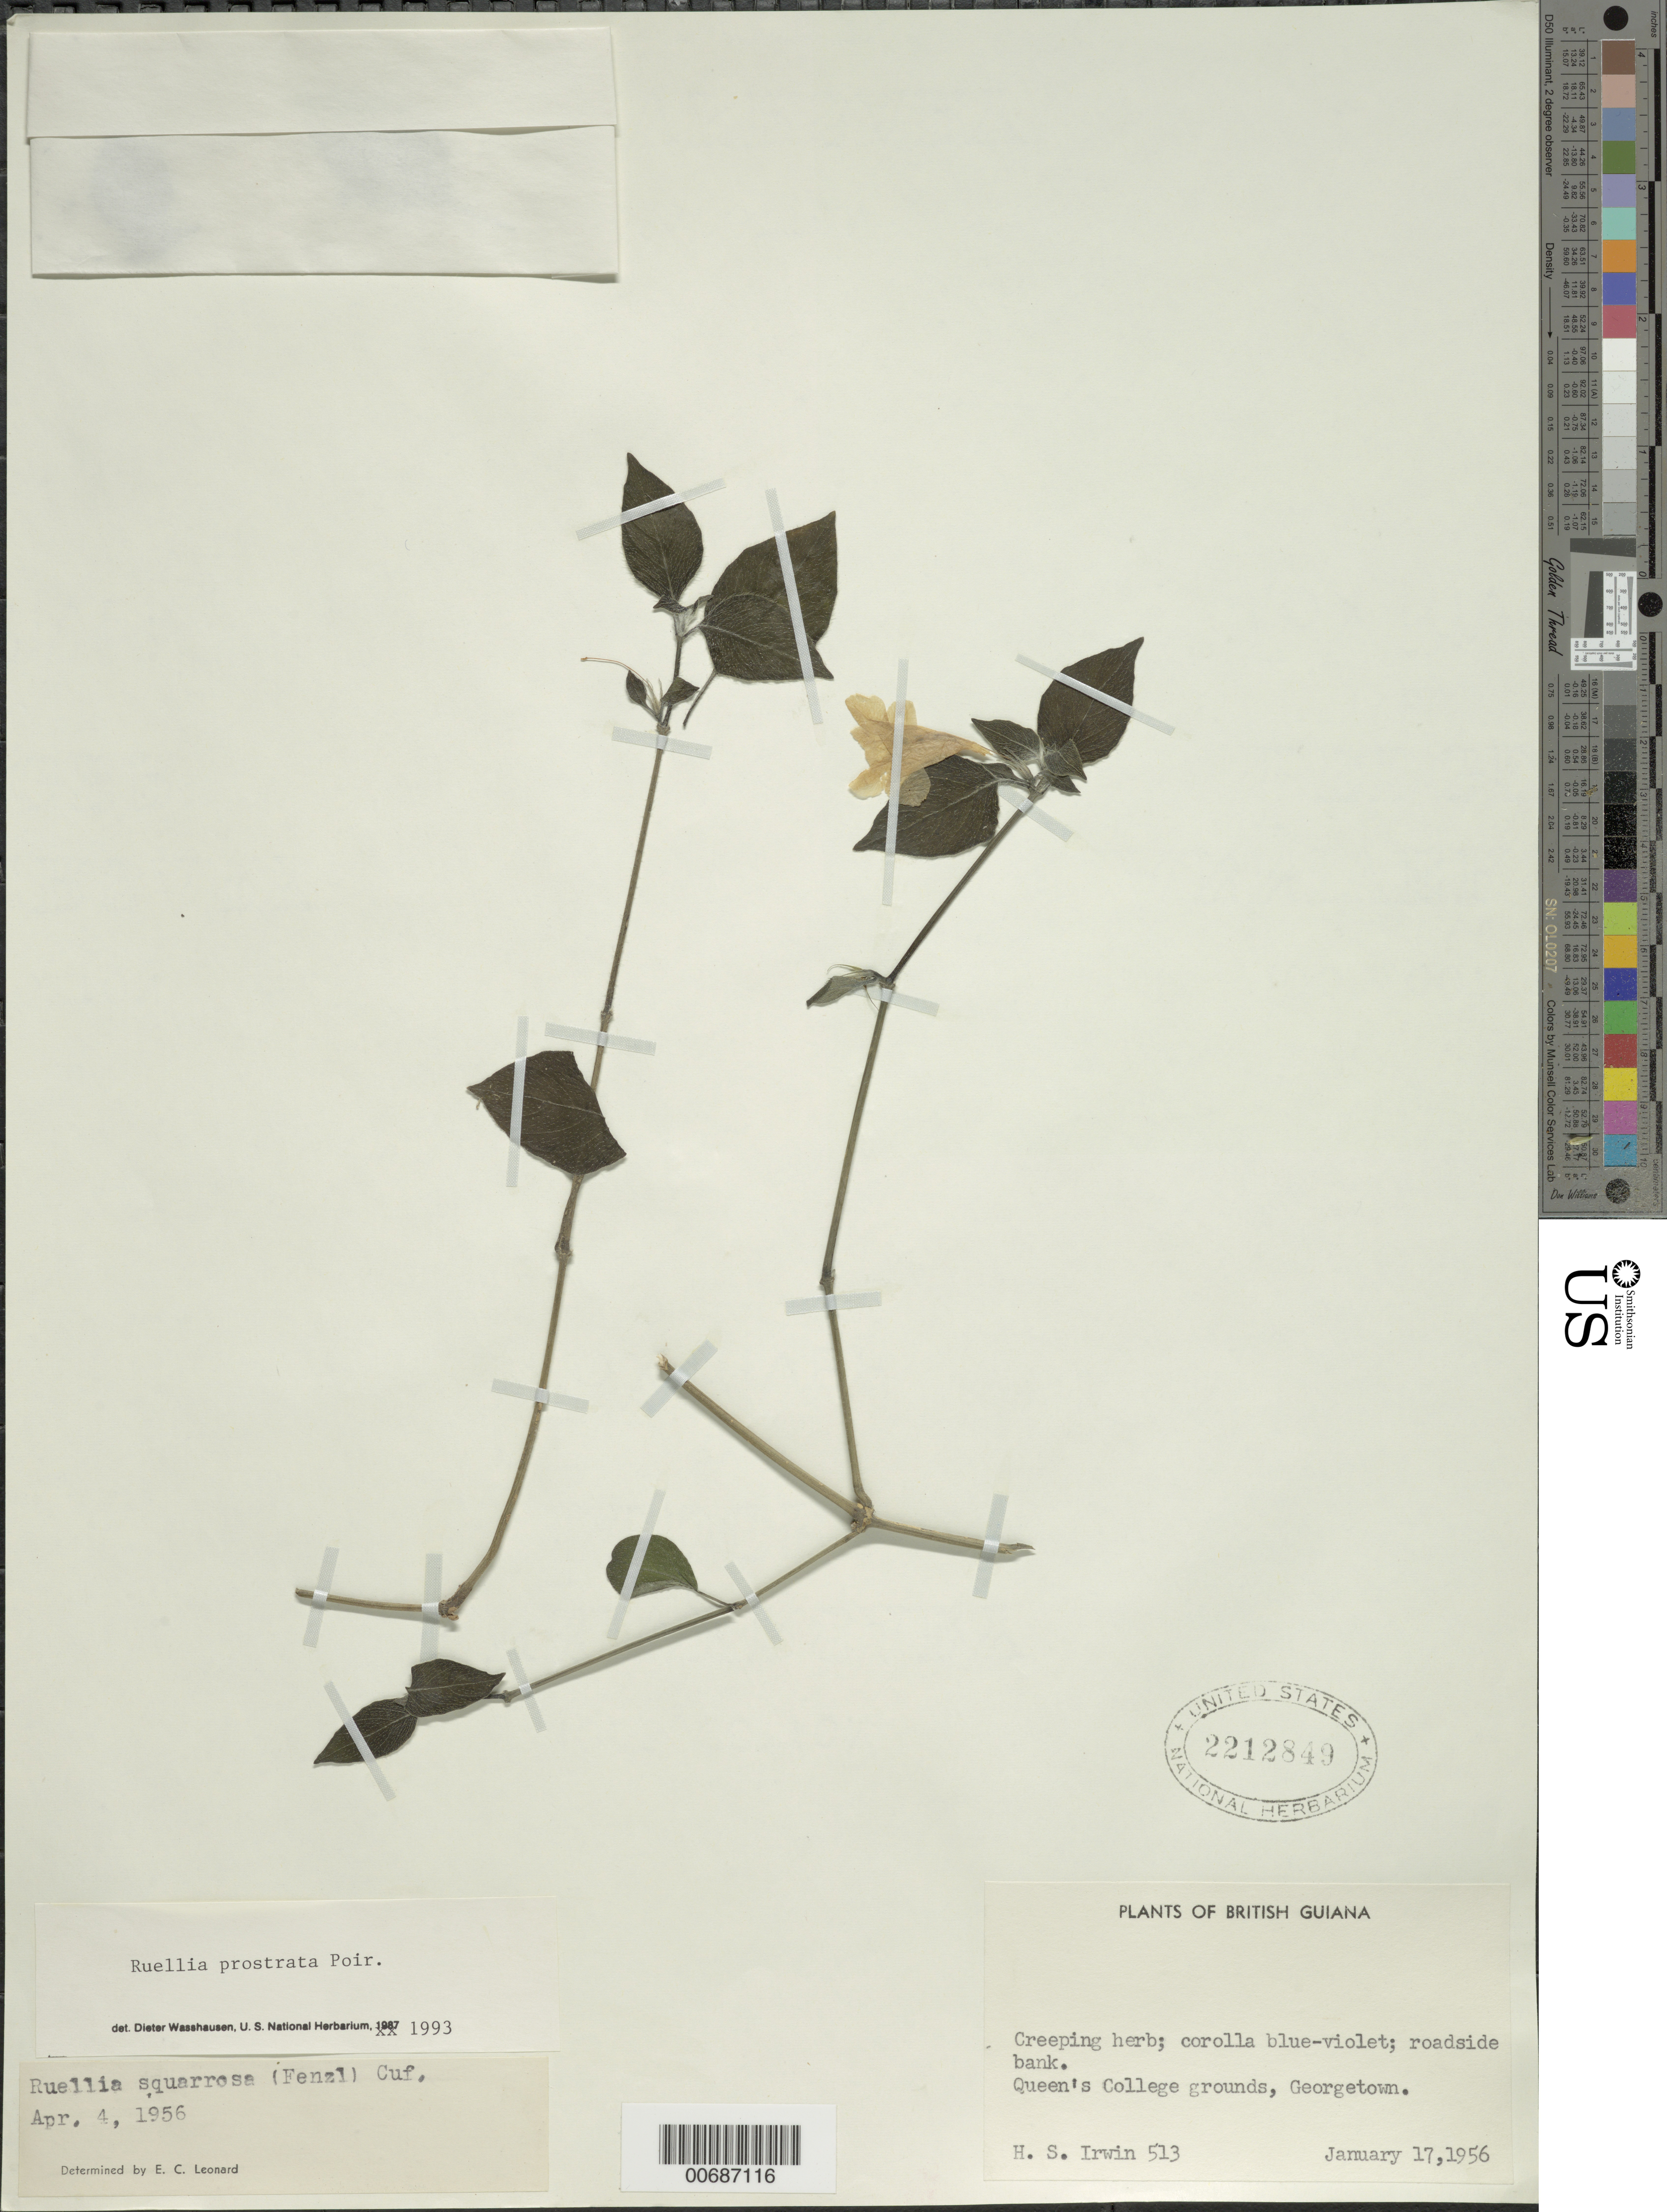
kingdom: Plantae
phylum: Tracheophyta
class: Magnoliopsida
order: Lamiales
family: Acanthaceae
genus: Ruellia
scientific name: Ruellia prostrata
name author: Poir.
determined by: Wasshausen, Dieter C., (BOT), Smithsonian Institution - National Museum of Natural History (UNITED STATES)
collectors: H. Irwin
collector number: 513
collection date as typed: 17-Jan-56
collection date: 1956-01-17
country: Guyana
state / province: Demerara-Mahaica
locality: Georgetown, Queen's College grounds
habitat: Roadside bank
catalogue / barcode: US 2212849